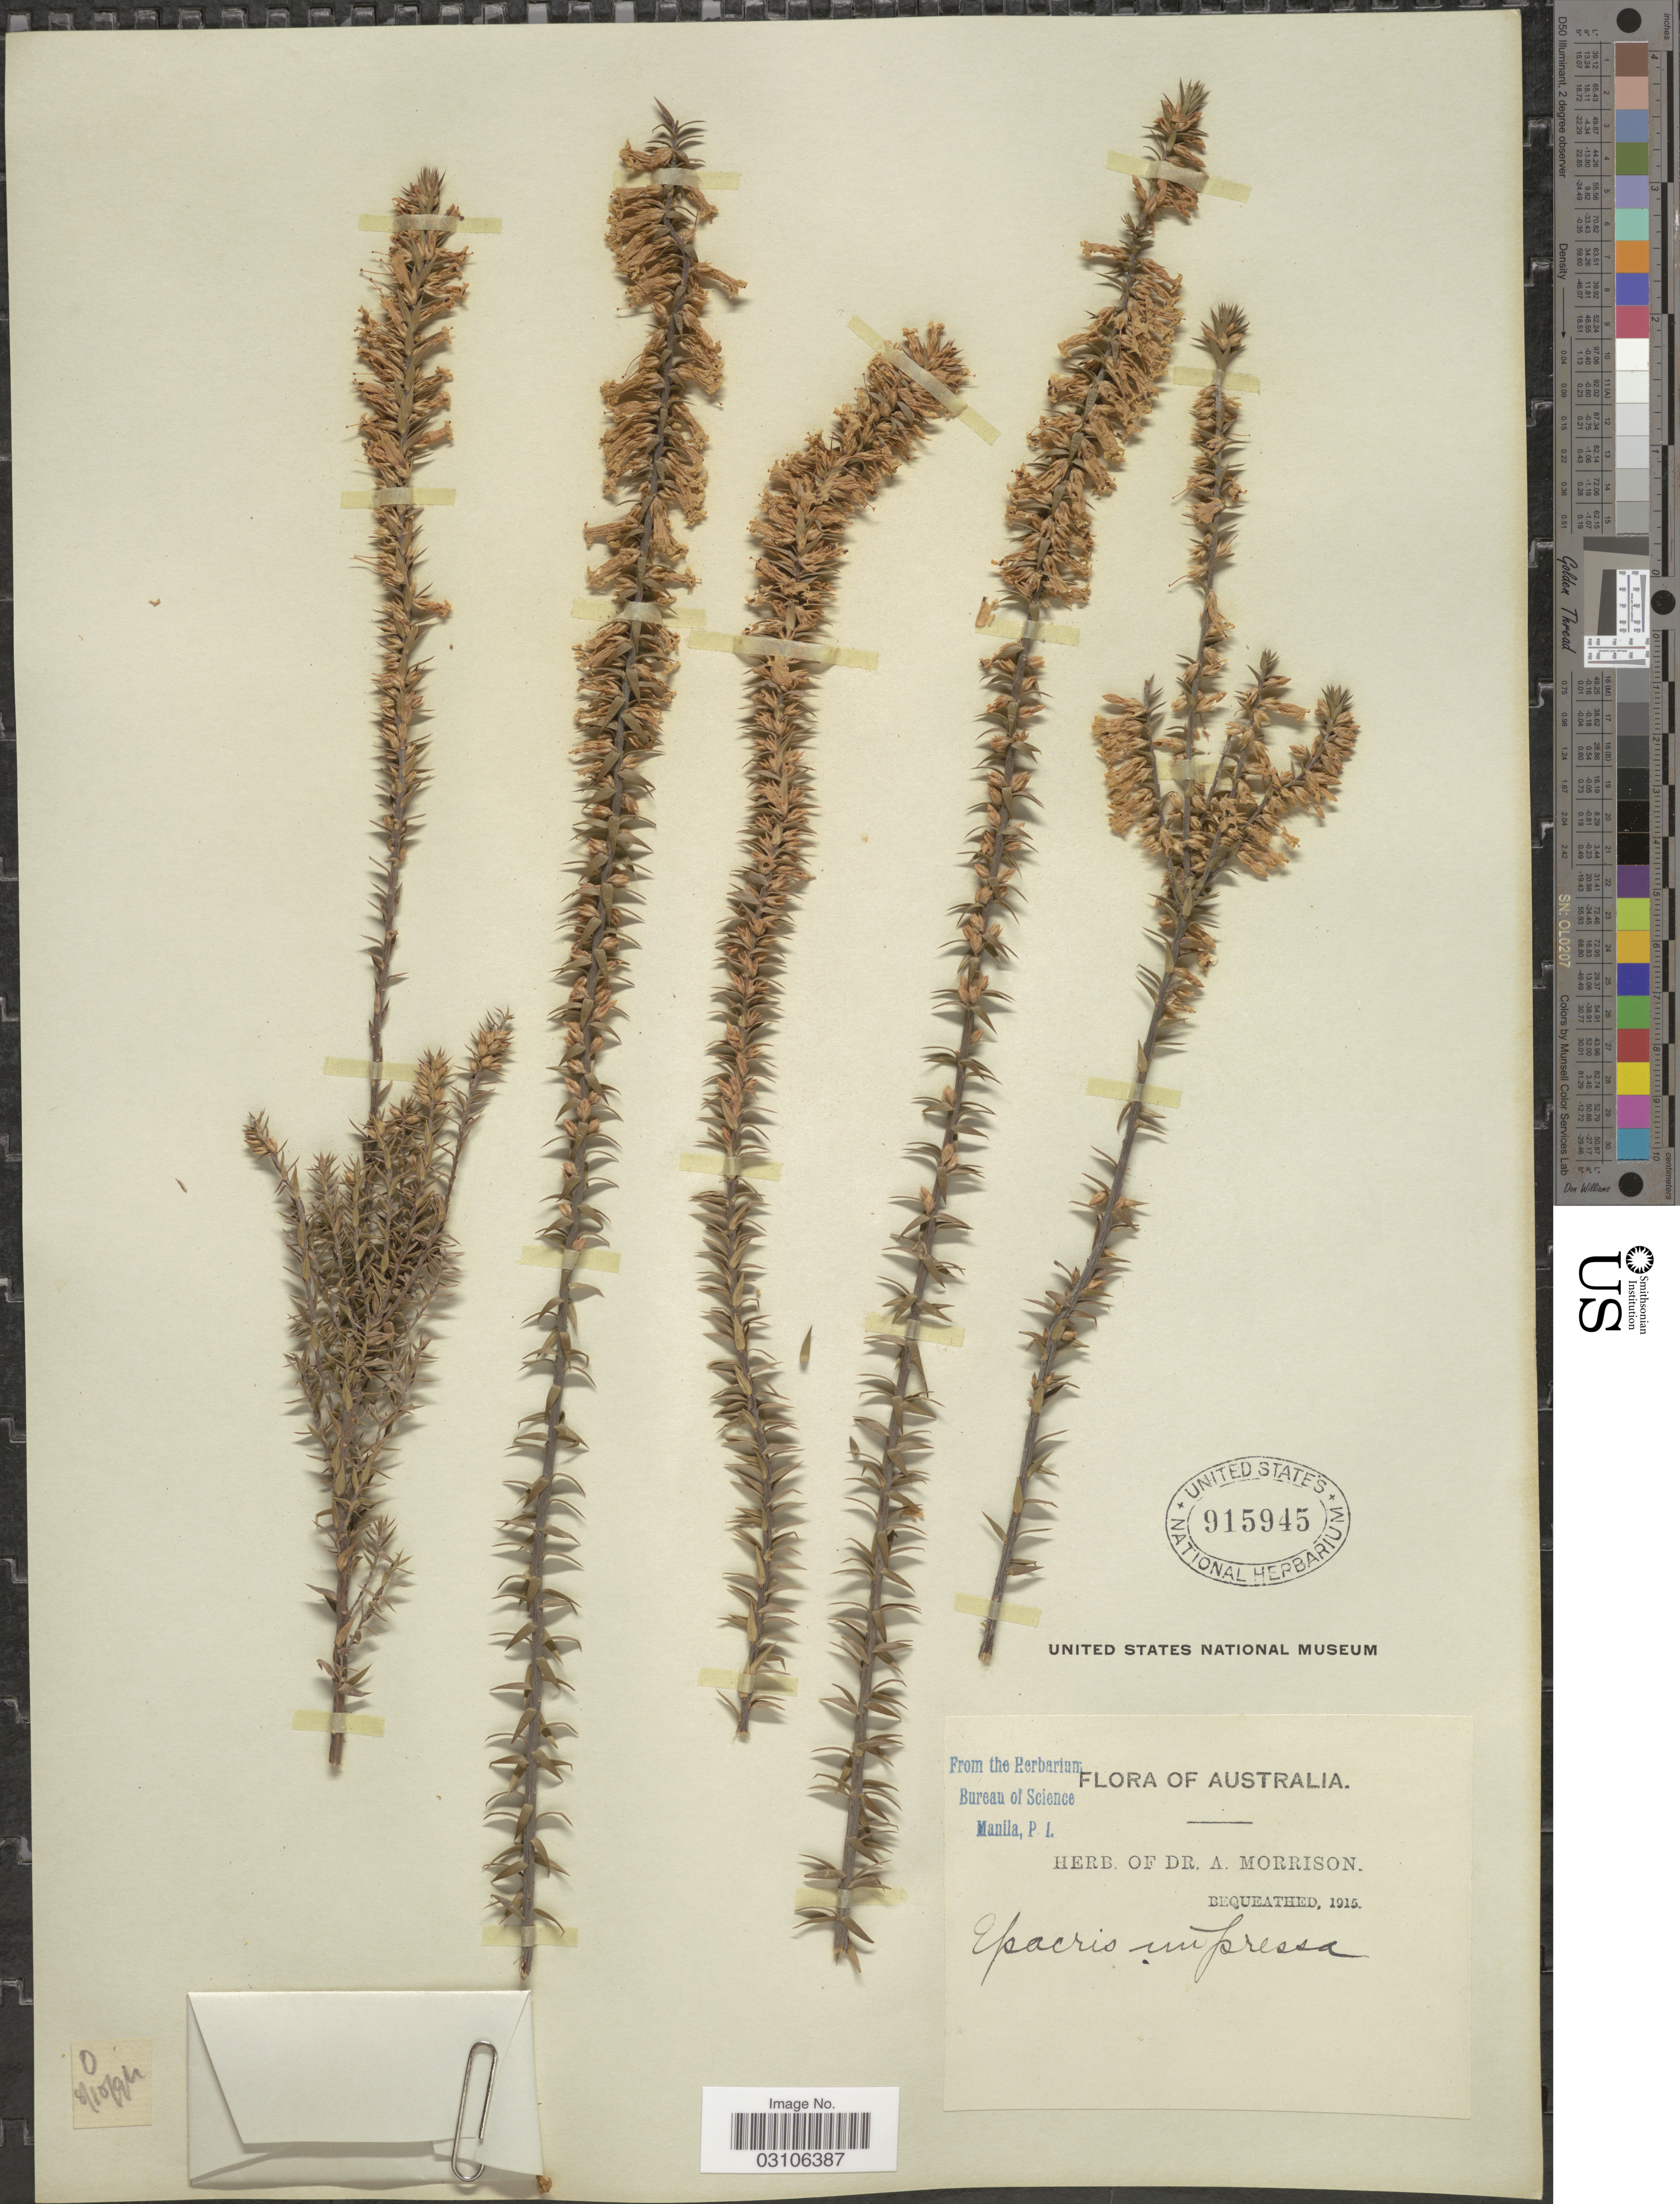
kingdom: Plantae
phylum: Tracheophyta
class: Magnoliopsida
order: Ericales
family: Ericaceae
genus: Epacris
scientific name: Epacris impressa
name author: Labill.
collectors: ex herb. Dr. A. Morrison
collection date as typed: Transcribed d/m/y: 8/10/94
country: Australia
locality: O.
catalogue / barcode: US 915945